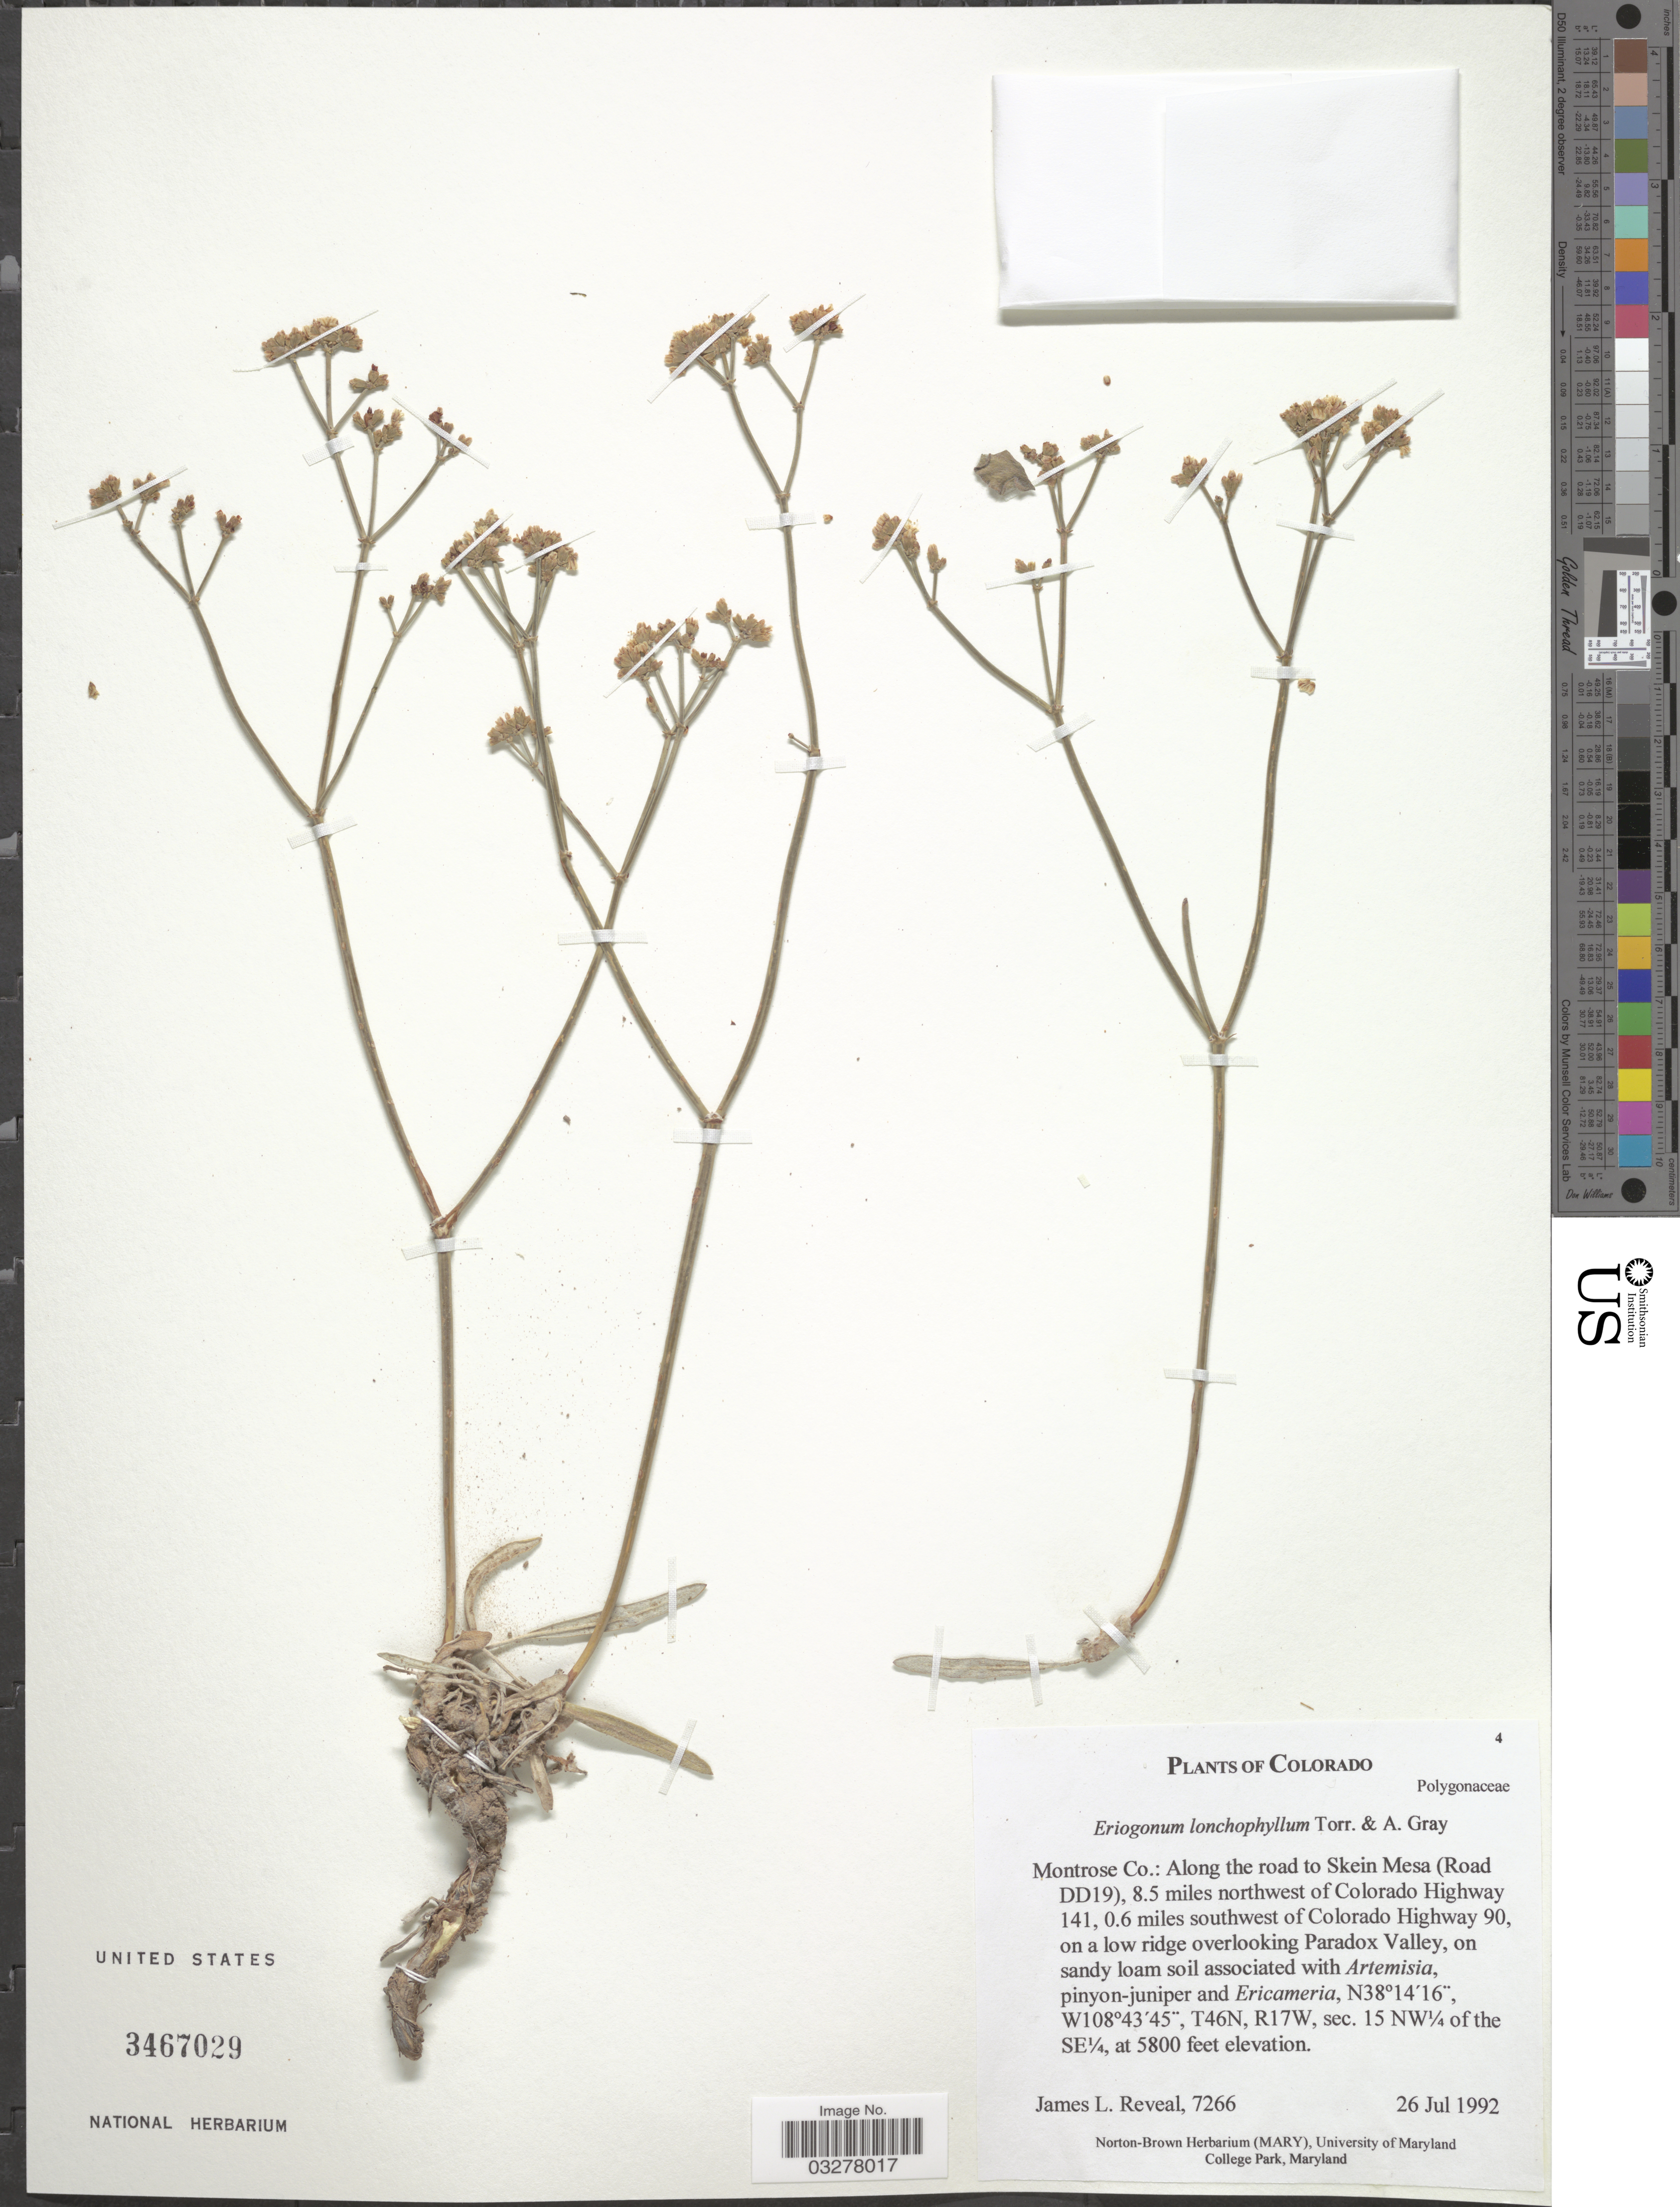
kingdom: Plantae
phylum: Tracheophyta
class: Magnoliopsida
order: Caryophyllales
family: Polygonaceae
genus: Eriogonum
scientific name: Eriogonum lonchophyllum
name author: Torr. & A. Gray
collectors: J. L. Reveal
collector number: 7266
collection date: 1992-07-26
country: United States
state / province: Colorado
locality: Montrose Co.: Along the road to Skein Mesa (Road DD19), 8.5 miles northwest of Colorado Highway 141, 0.6 miles southwest of Colorado Highway 90, on a low ridge overlooking Paradox Valley. T46N, R17W, sec. 15 NW¼ of the SE¼.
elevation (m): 1768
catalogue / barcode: US 3467029